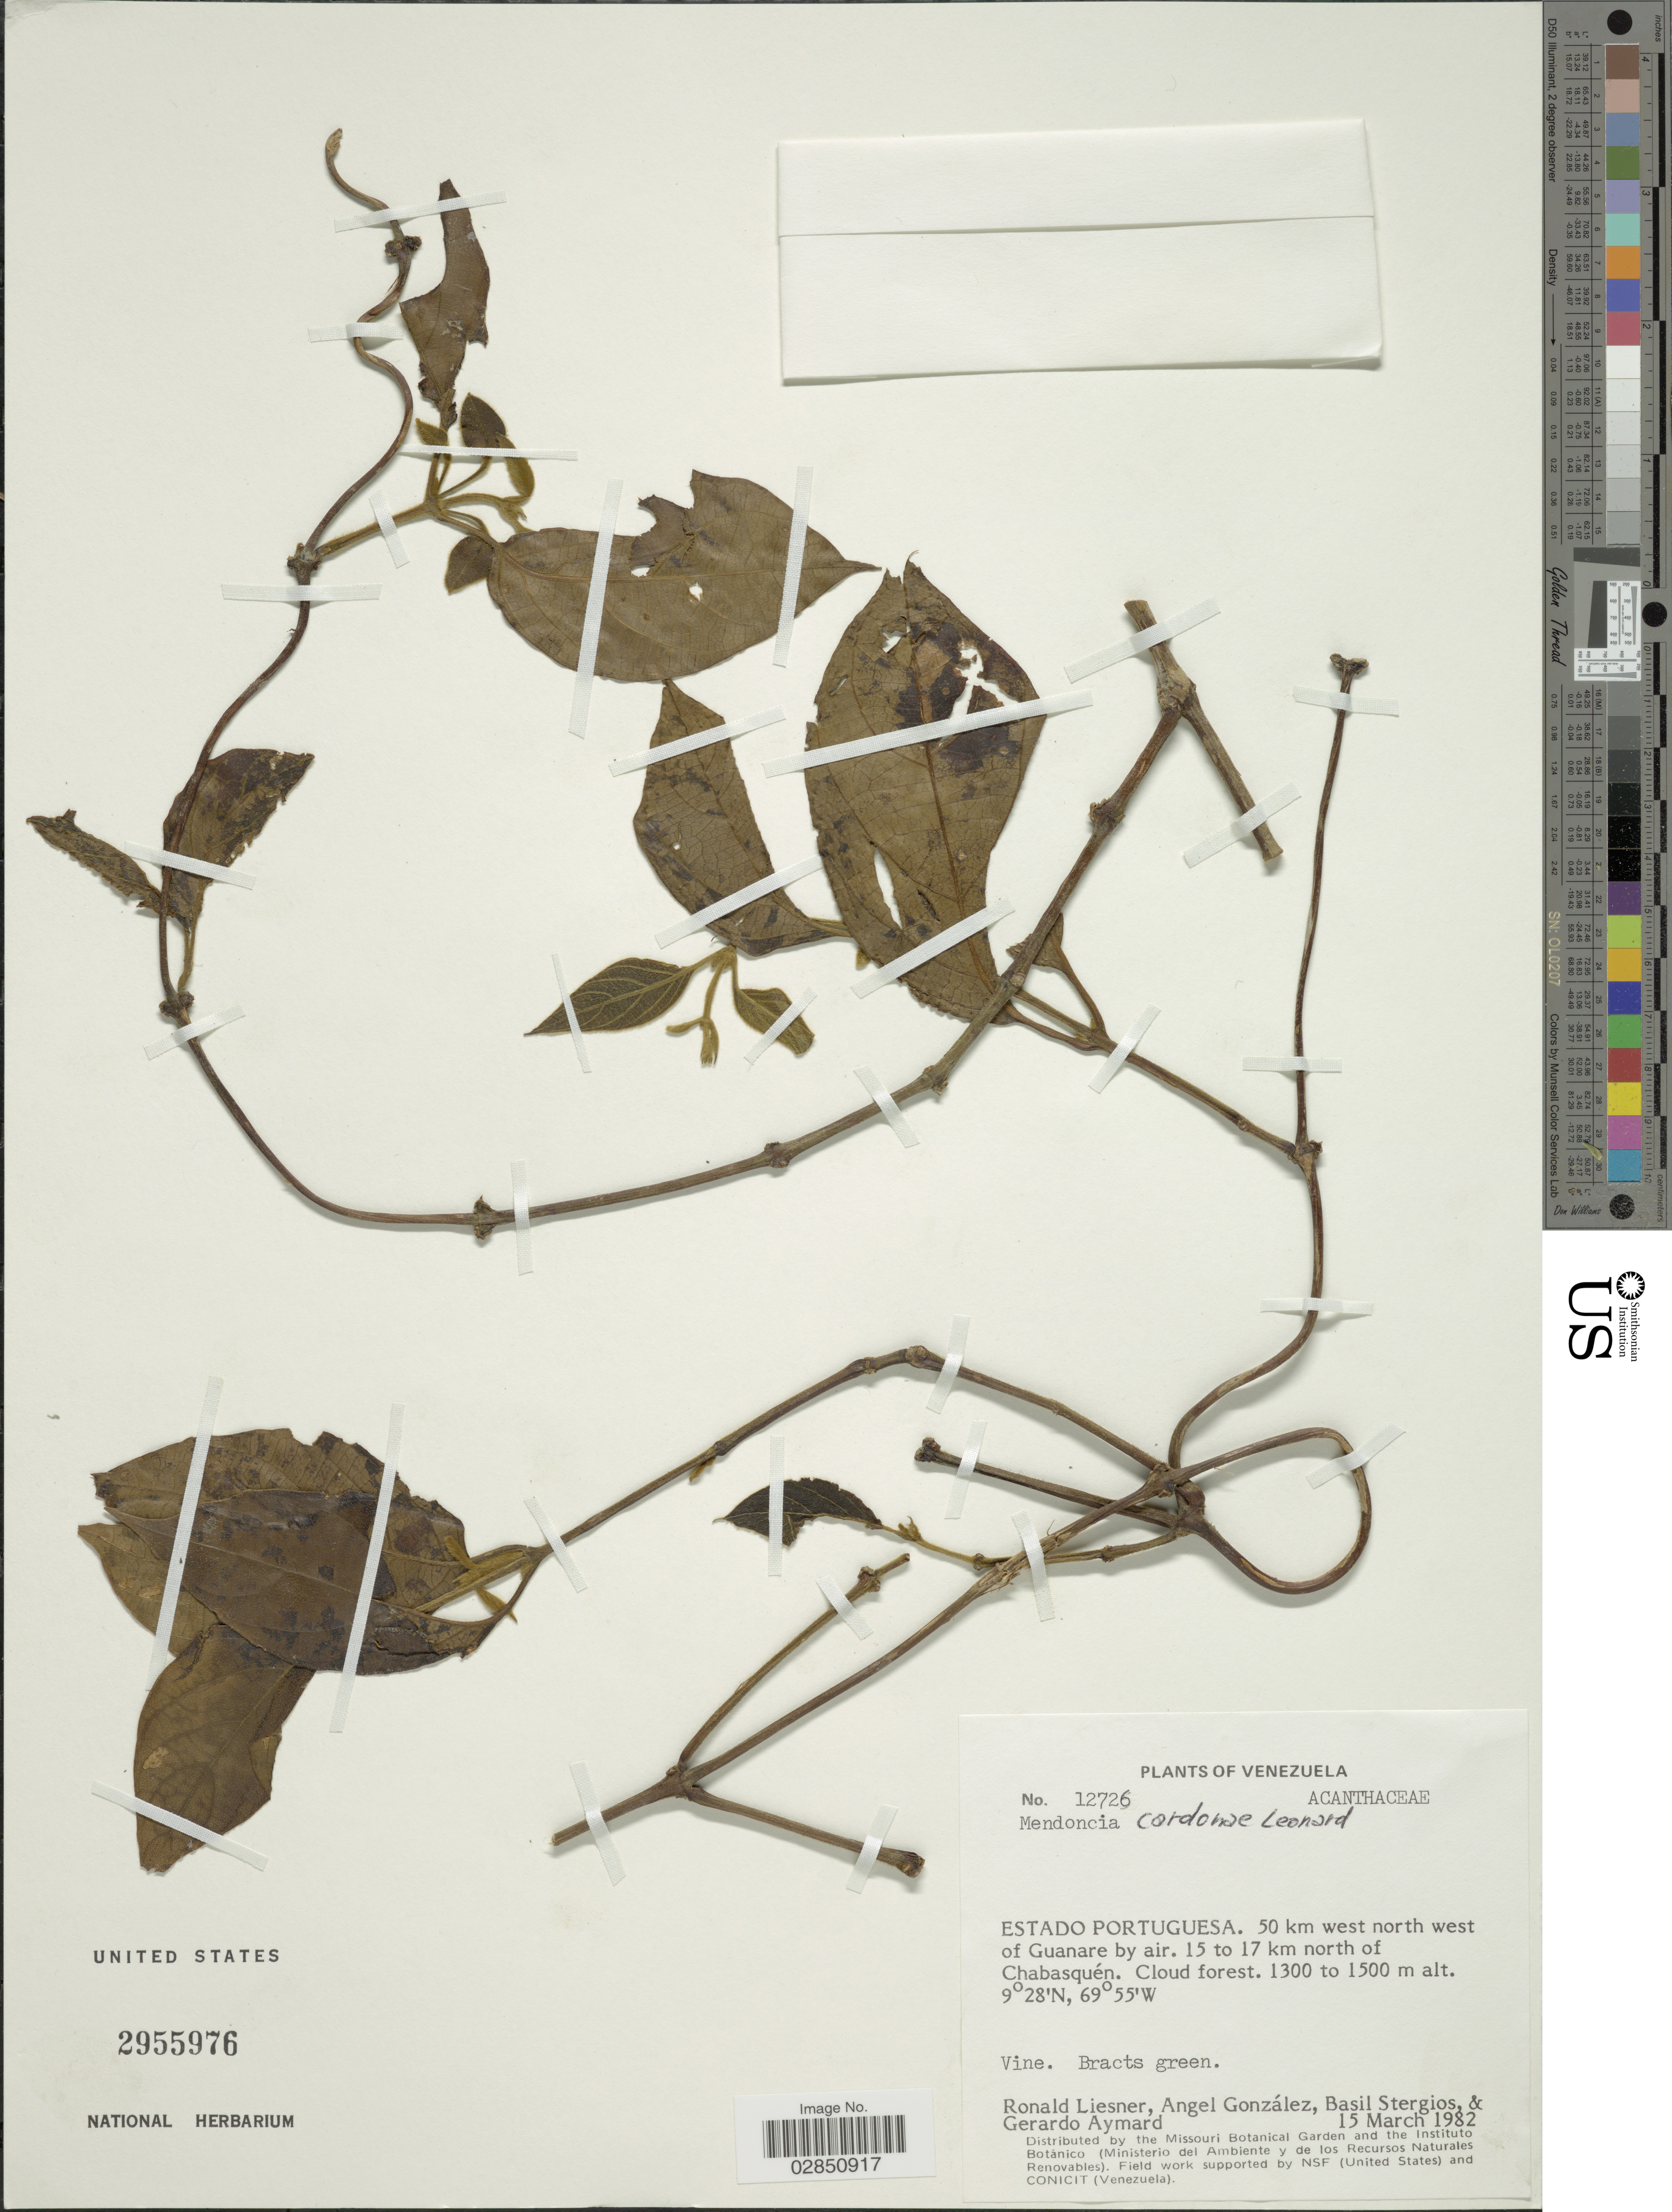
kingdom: Plantae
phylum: Tracheophyta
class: Magnoliopsida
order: Lamiales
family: Acanthaceae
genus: Mendoncia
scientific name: Mendoncia cardonae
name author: Leonard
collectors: R. L. Liesner, A. C. González, B. G. Stergios & G. A. Aymard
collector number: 12726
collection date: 1982-03-15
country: Venezuela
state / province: Portuguesa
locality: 50 km WNW of Guanare by air. 15 to 17 km N of Chabasquén.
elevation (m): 1300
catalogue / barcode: US 2955976